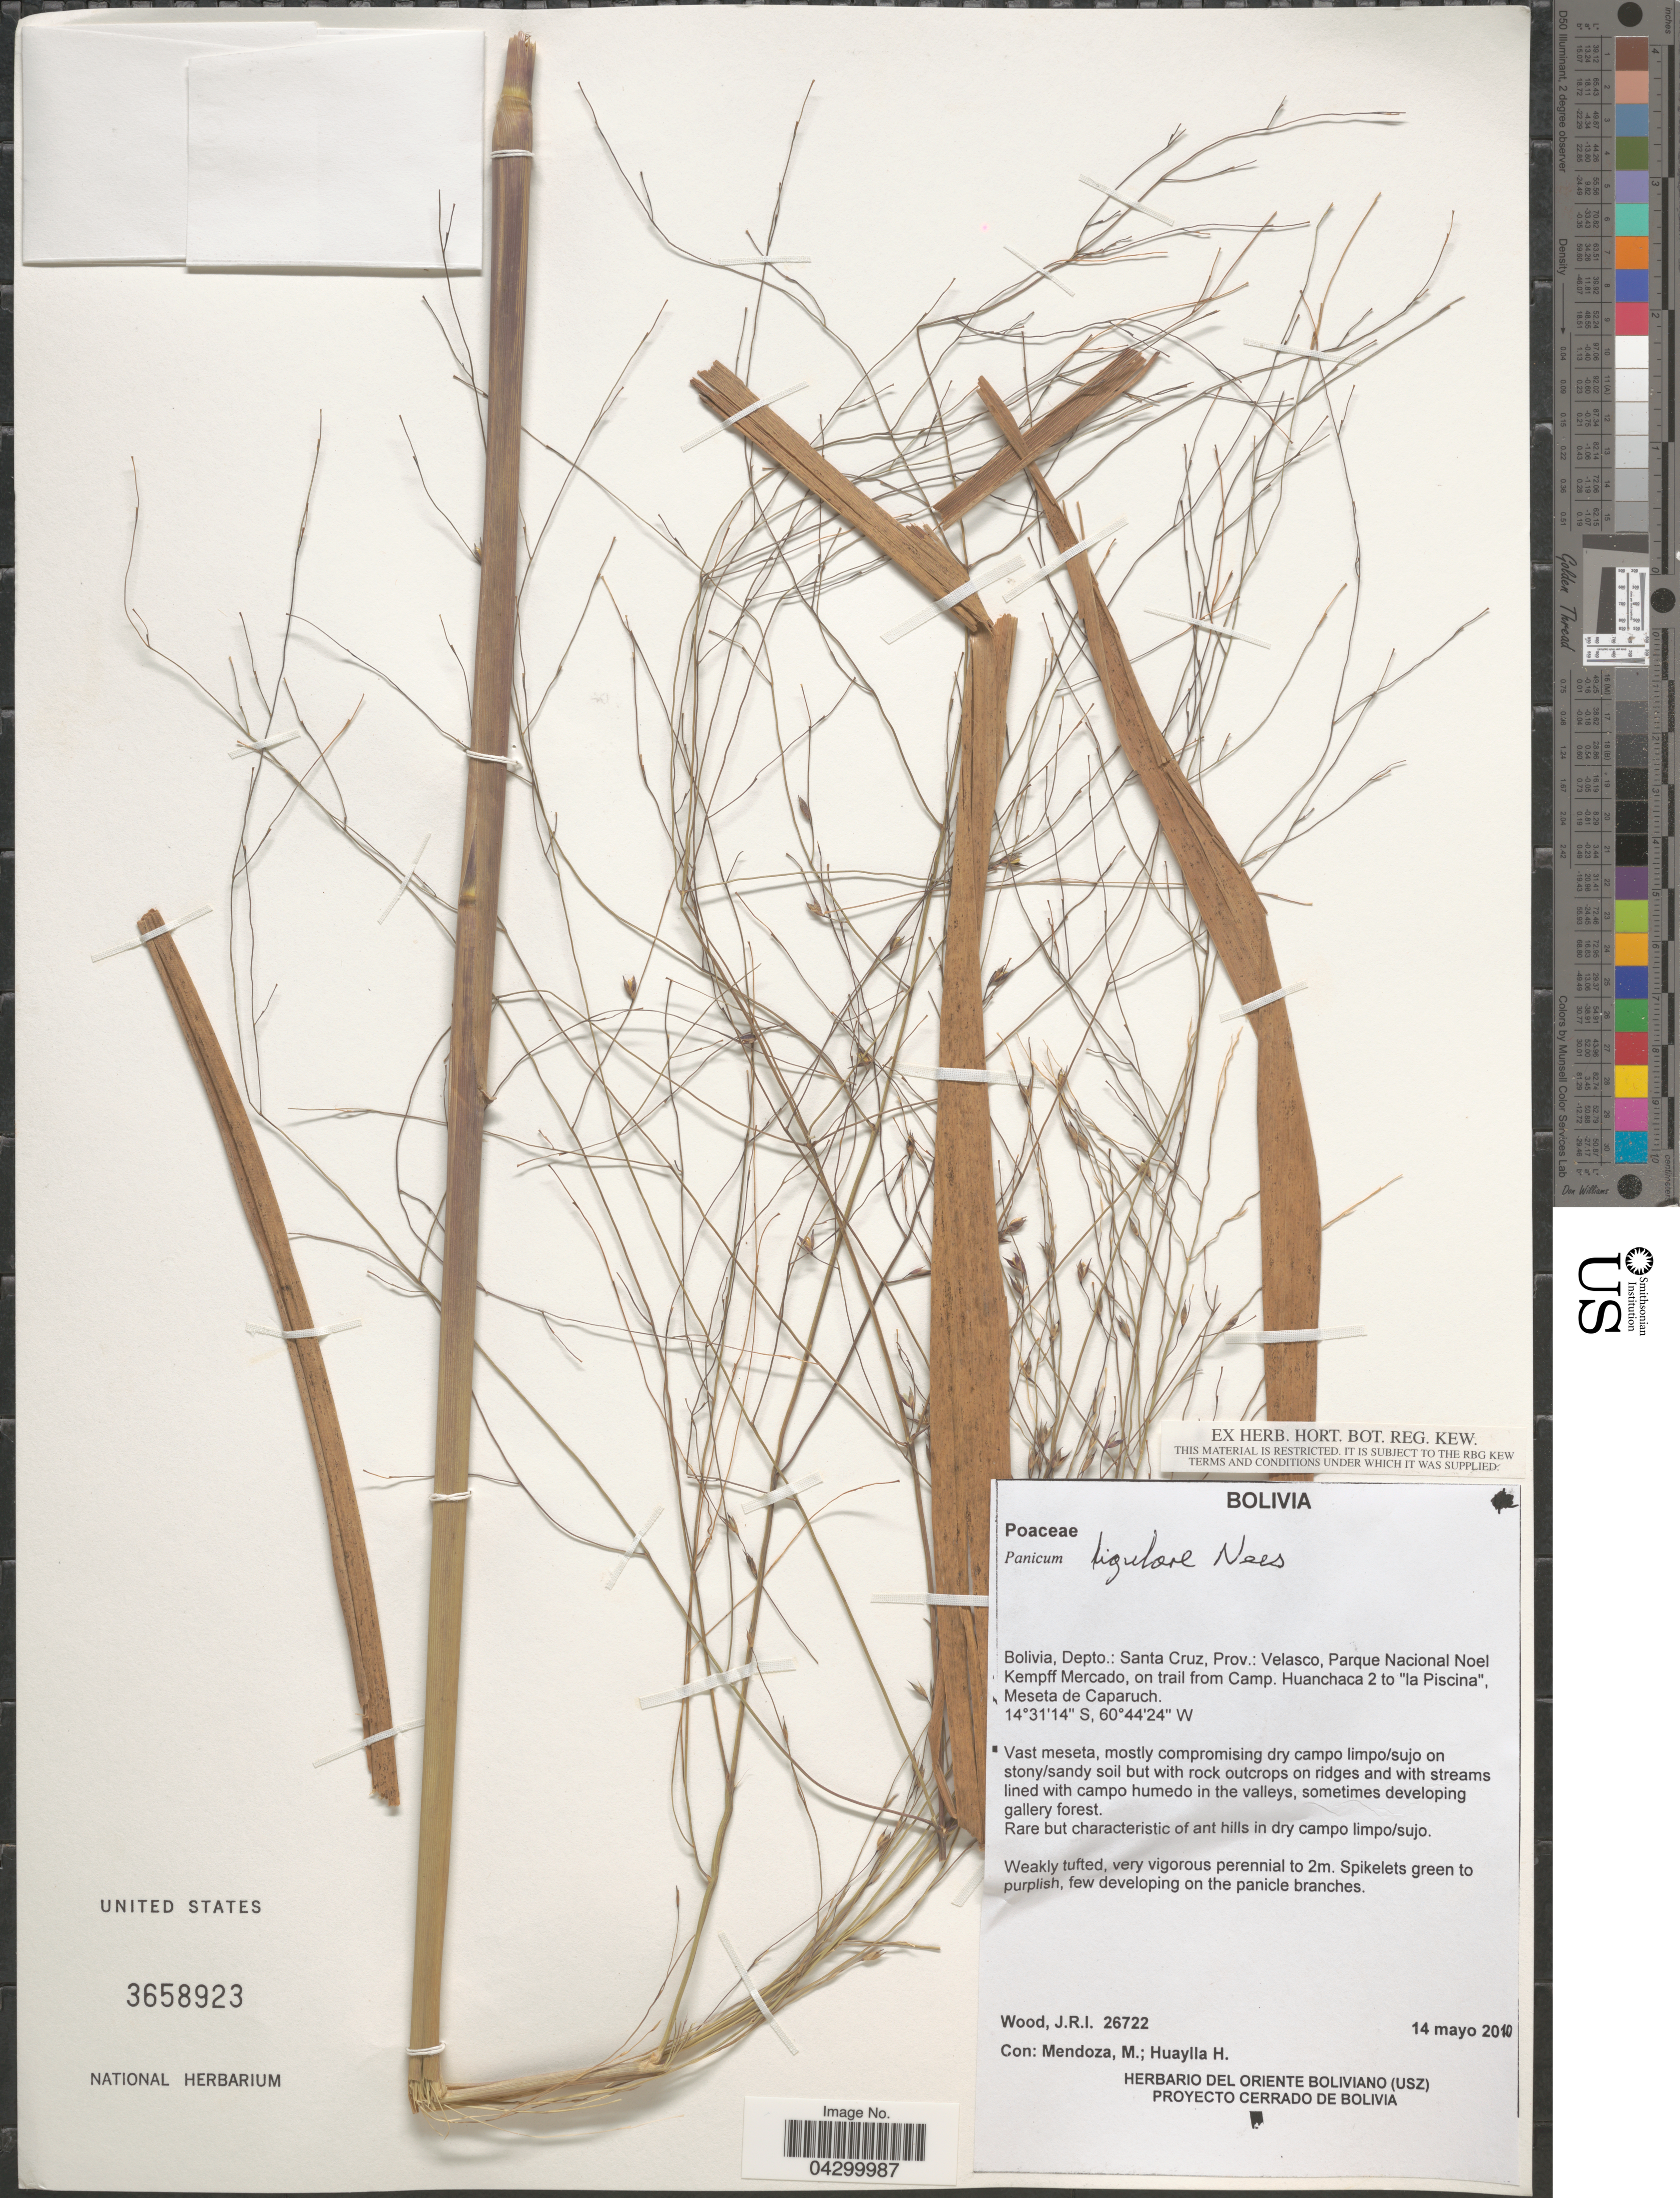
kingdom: Plantae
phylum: Tracheophyta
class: Liliopsida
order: Poales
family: Poaceae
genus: Panicum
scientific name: Panicum ligulare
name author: Nees in Mart.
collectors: J. R. I. Wood, M. Mendoza & H. Huaylla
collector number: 26722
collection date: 2010-05-14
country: Bolivia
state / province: Santa Cruz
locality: Depto.: Santa Cruz, Prov.: Velasco, Parque Nacional Noel Kempff Mercado, on trail from Camp. Huanchaca 2 to "la Piscina", Meseta de Caparuch.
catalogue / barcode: US 3658923